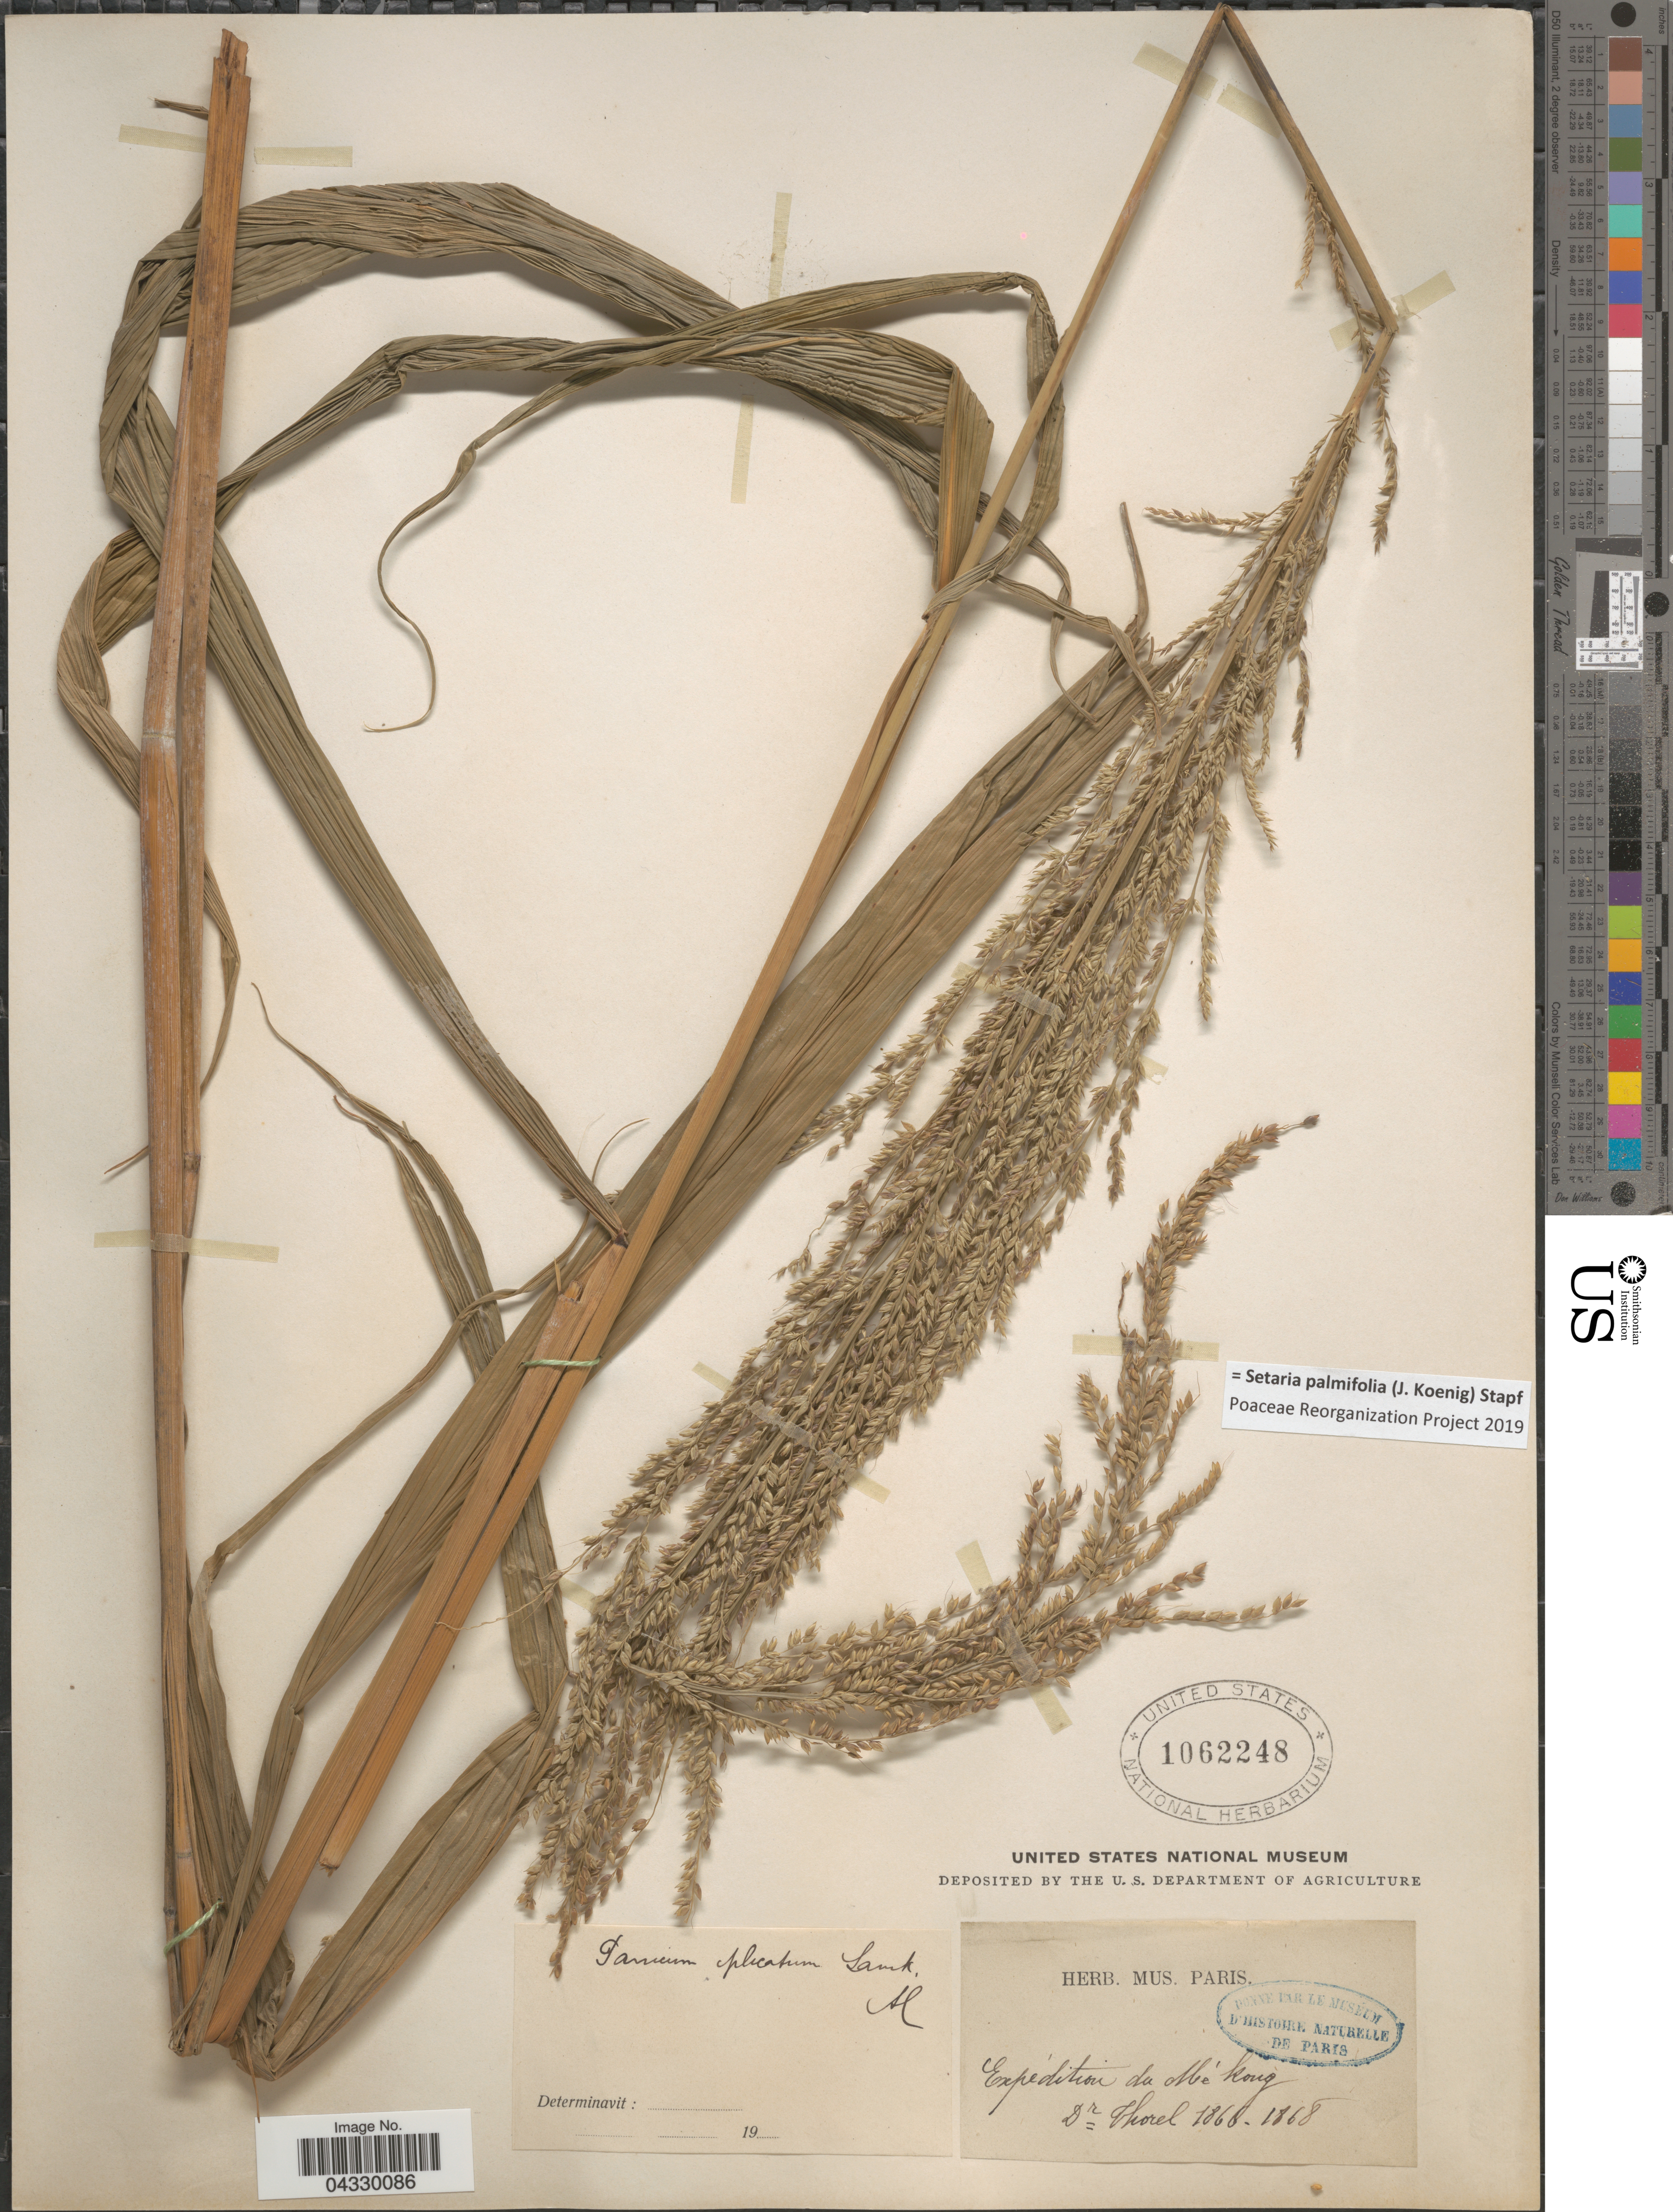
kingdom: Plantae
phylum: Tracheophyta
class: Liliopsida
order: Poales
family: Poaceae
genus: Setaria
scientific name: Setaria palmifolia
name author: (J. Koenig) Stapf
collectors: Thorel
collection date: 1866/1868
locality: Expedition de Me'kong.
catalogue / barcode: US 1062248